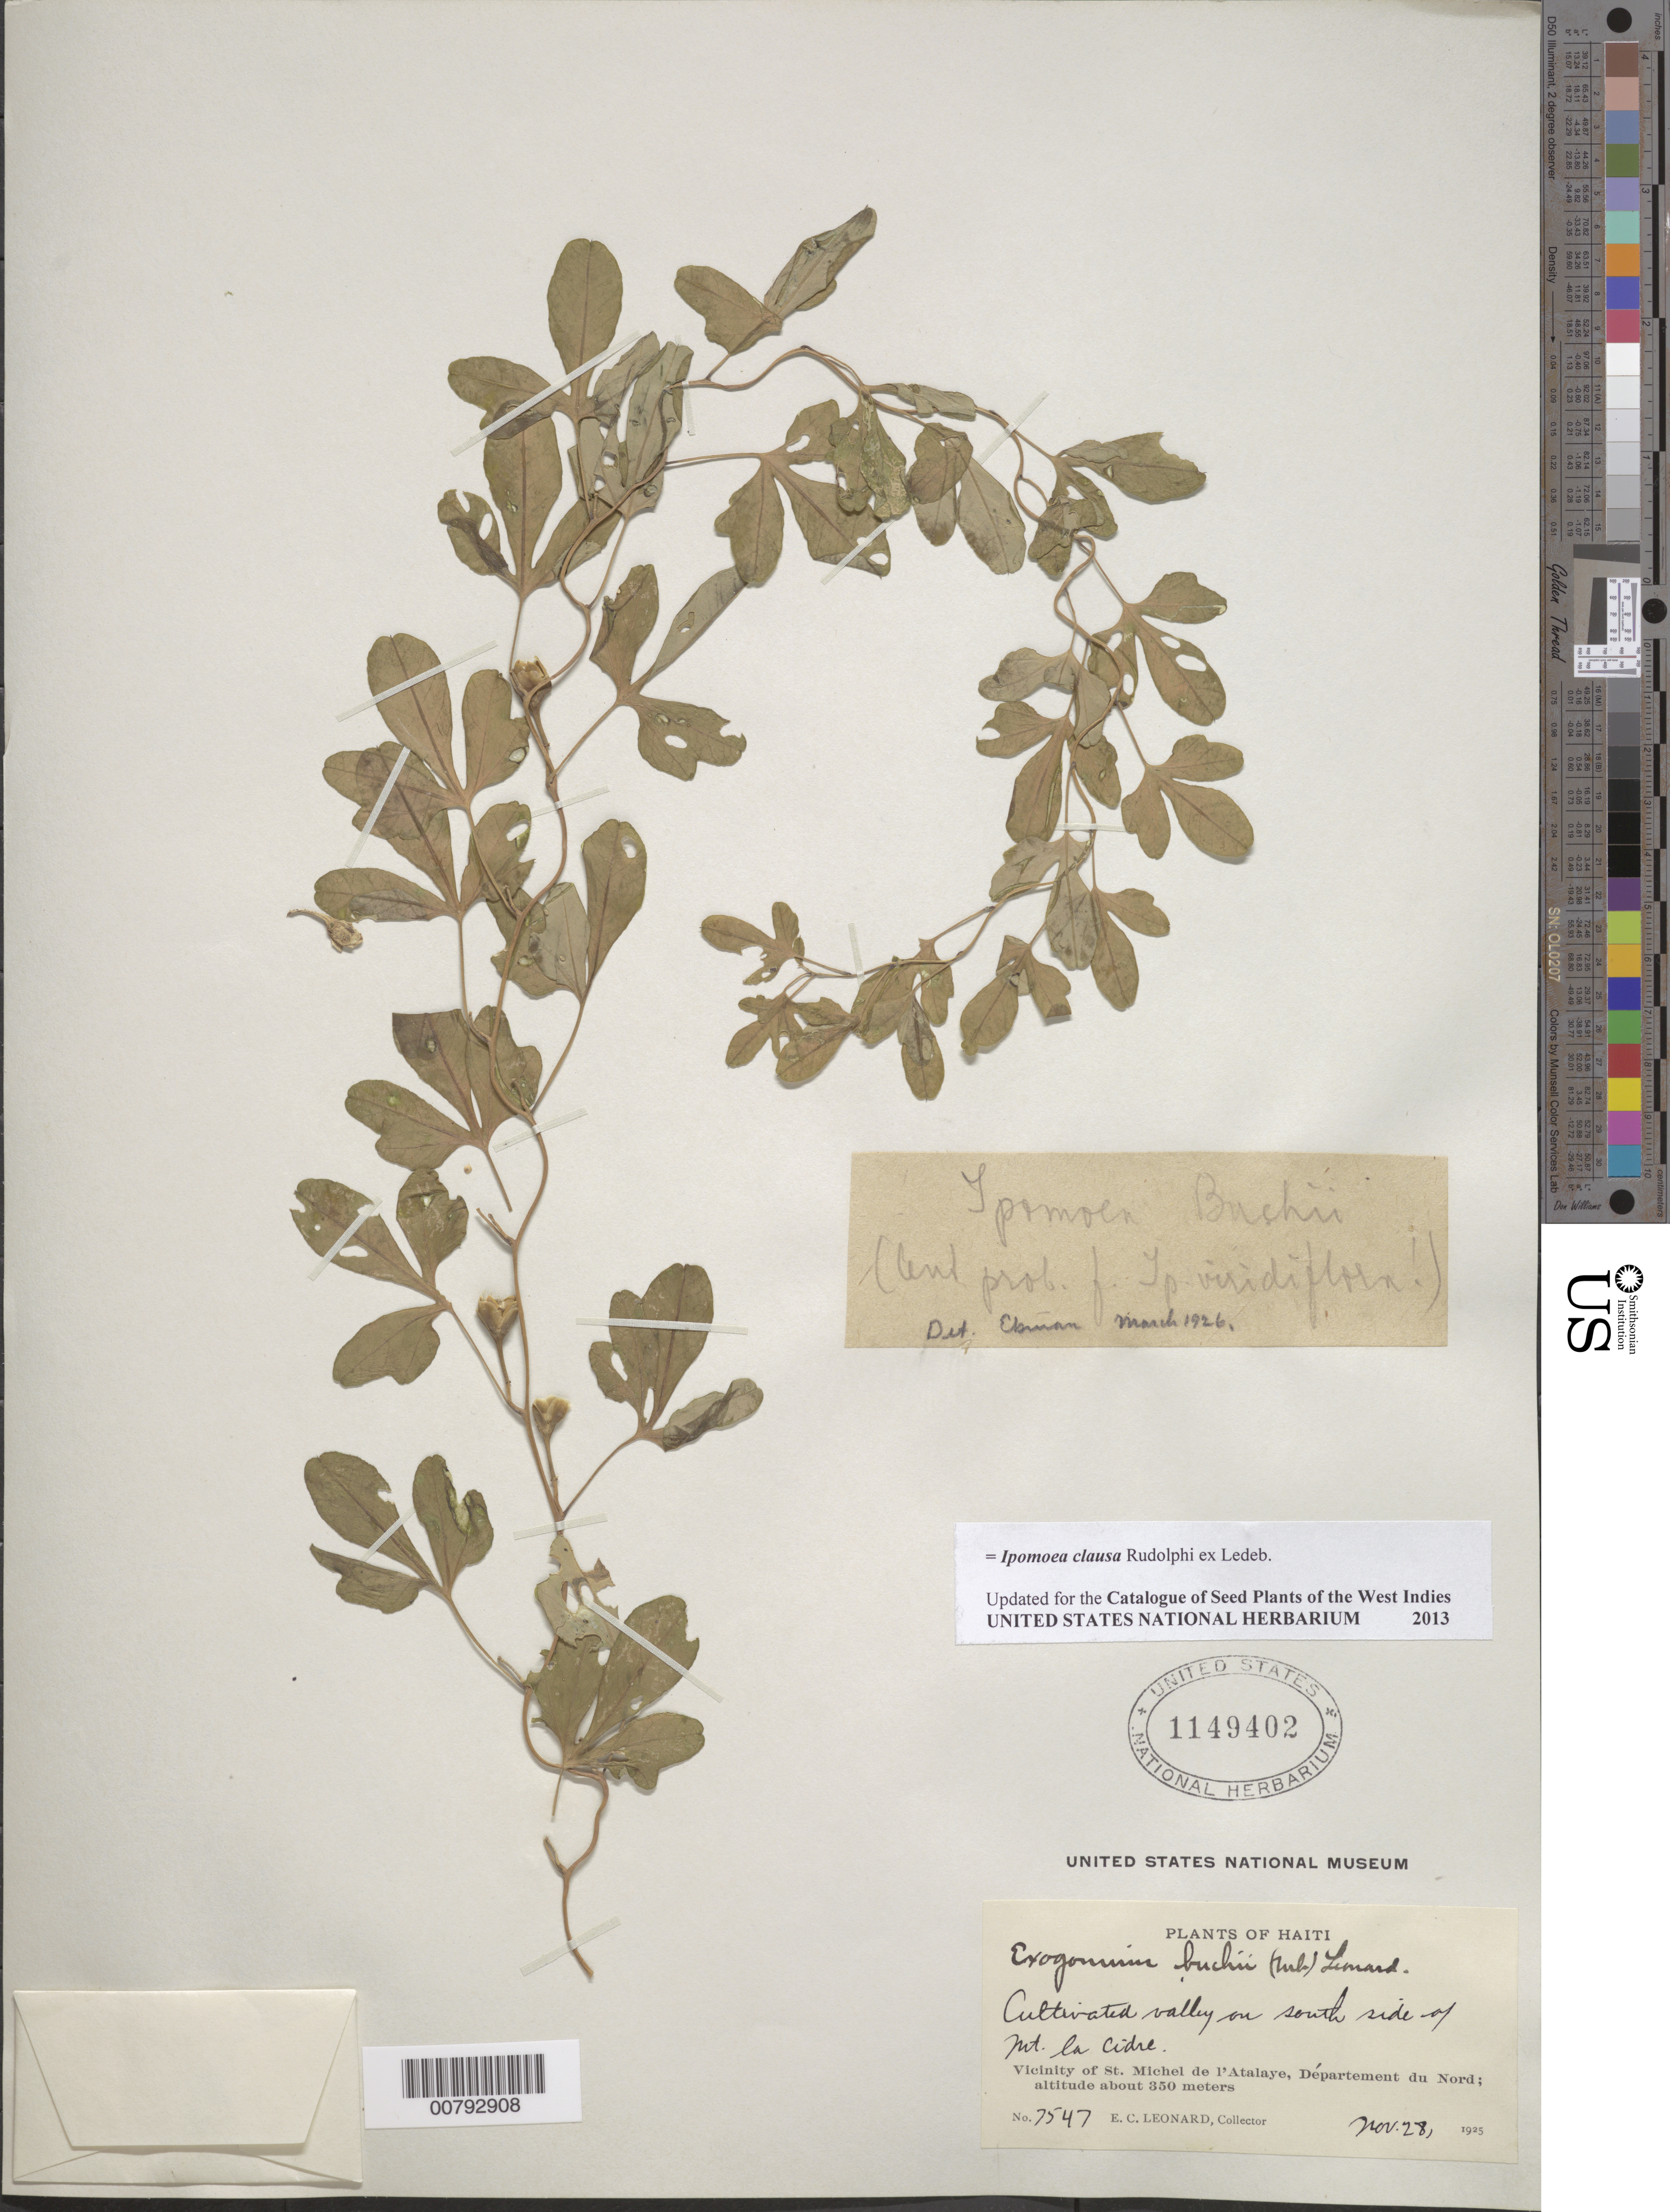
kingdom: Plantae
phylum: Tracheophyta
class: Magnoliopsida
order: Solanales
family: Convolvulaceae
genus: Ipomoea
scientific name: Ipomoea clausa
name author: Rudolphi ex Ledeb.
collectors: E. C. Leonard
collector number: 7547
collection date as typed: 28 Nov 1925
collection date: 1925-11-28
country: Haiti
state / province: Nord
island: Hispaniola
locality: Vicinity of St. michel de l'Atalaye, south side of Mt. la Cidre.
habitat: Cultivated valley.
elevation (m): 350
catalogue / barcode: US 1149402